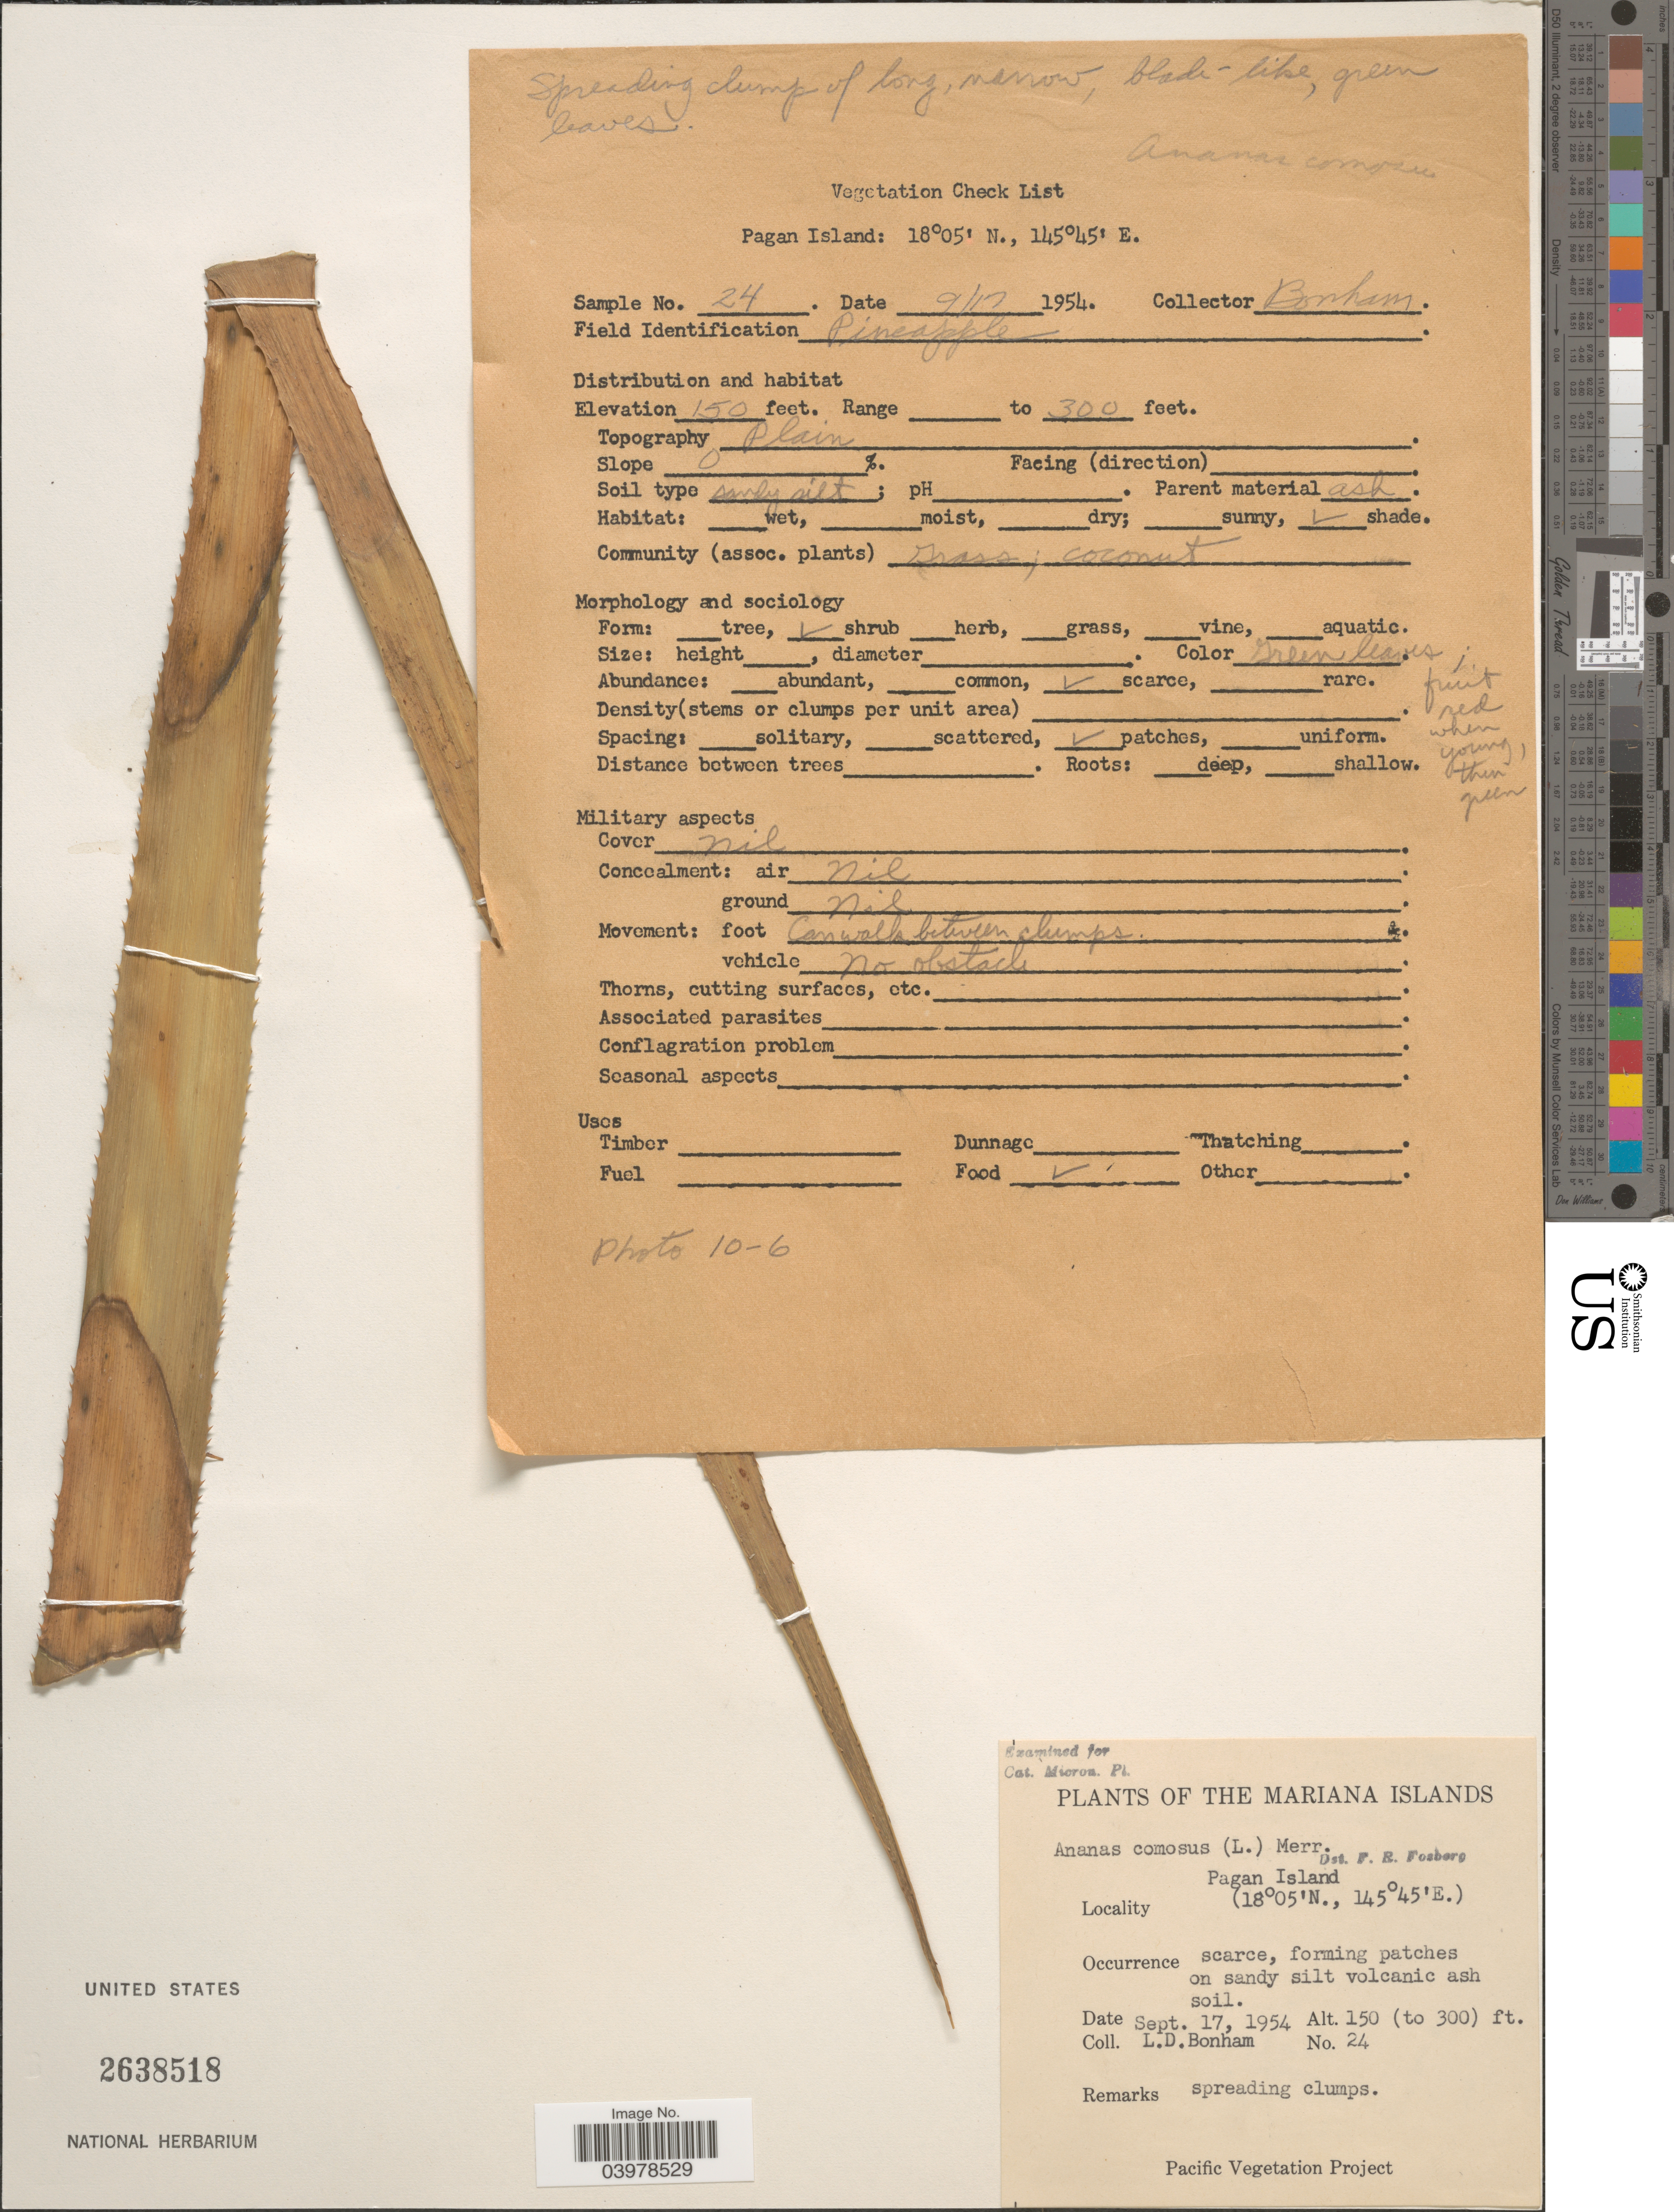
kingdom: Plantae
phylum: Tracheophyta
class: Liliopsida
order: Poales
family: Bromeliaceae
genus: Ananas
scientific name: Ananas comosus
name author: (L.) Merr.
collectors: L. D. Bonham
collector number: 24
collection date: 1954-09-17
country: Northern Mariana Islands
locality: Mariana Islands. Pagan Island.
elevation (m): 46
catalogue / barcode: US 2638518